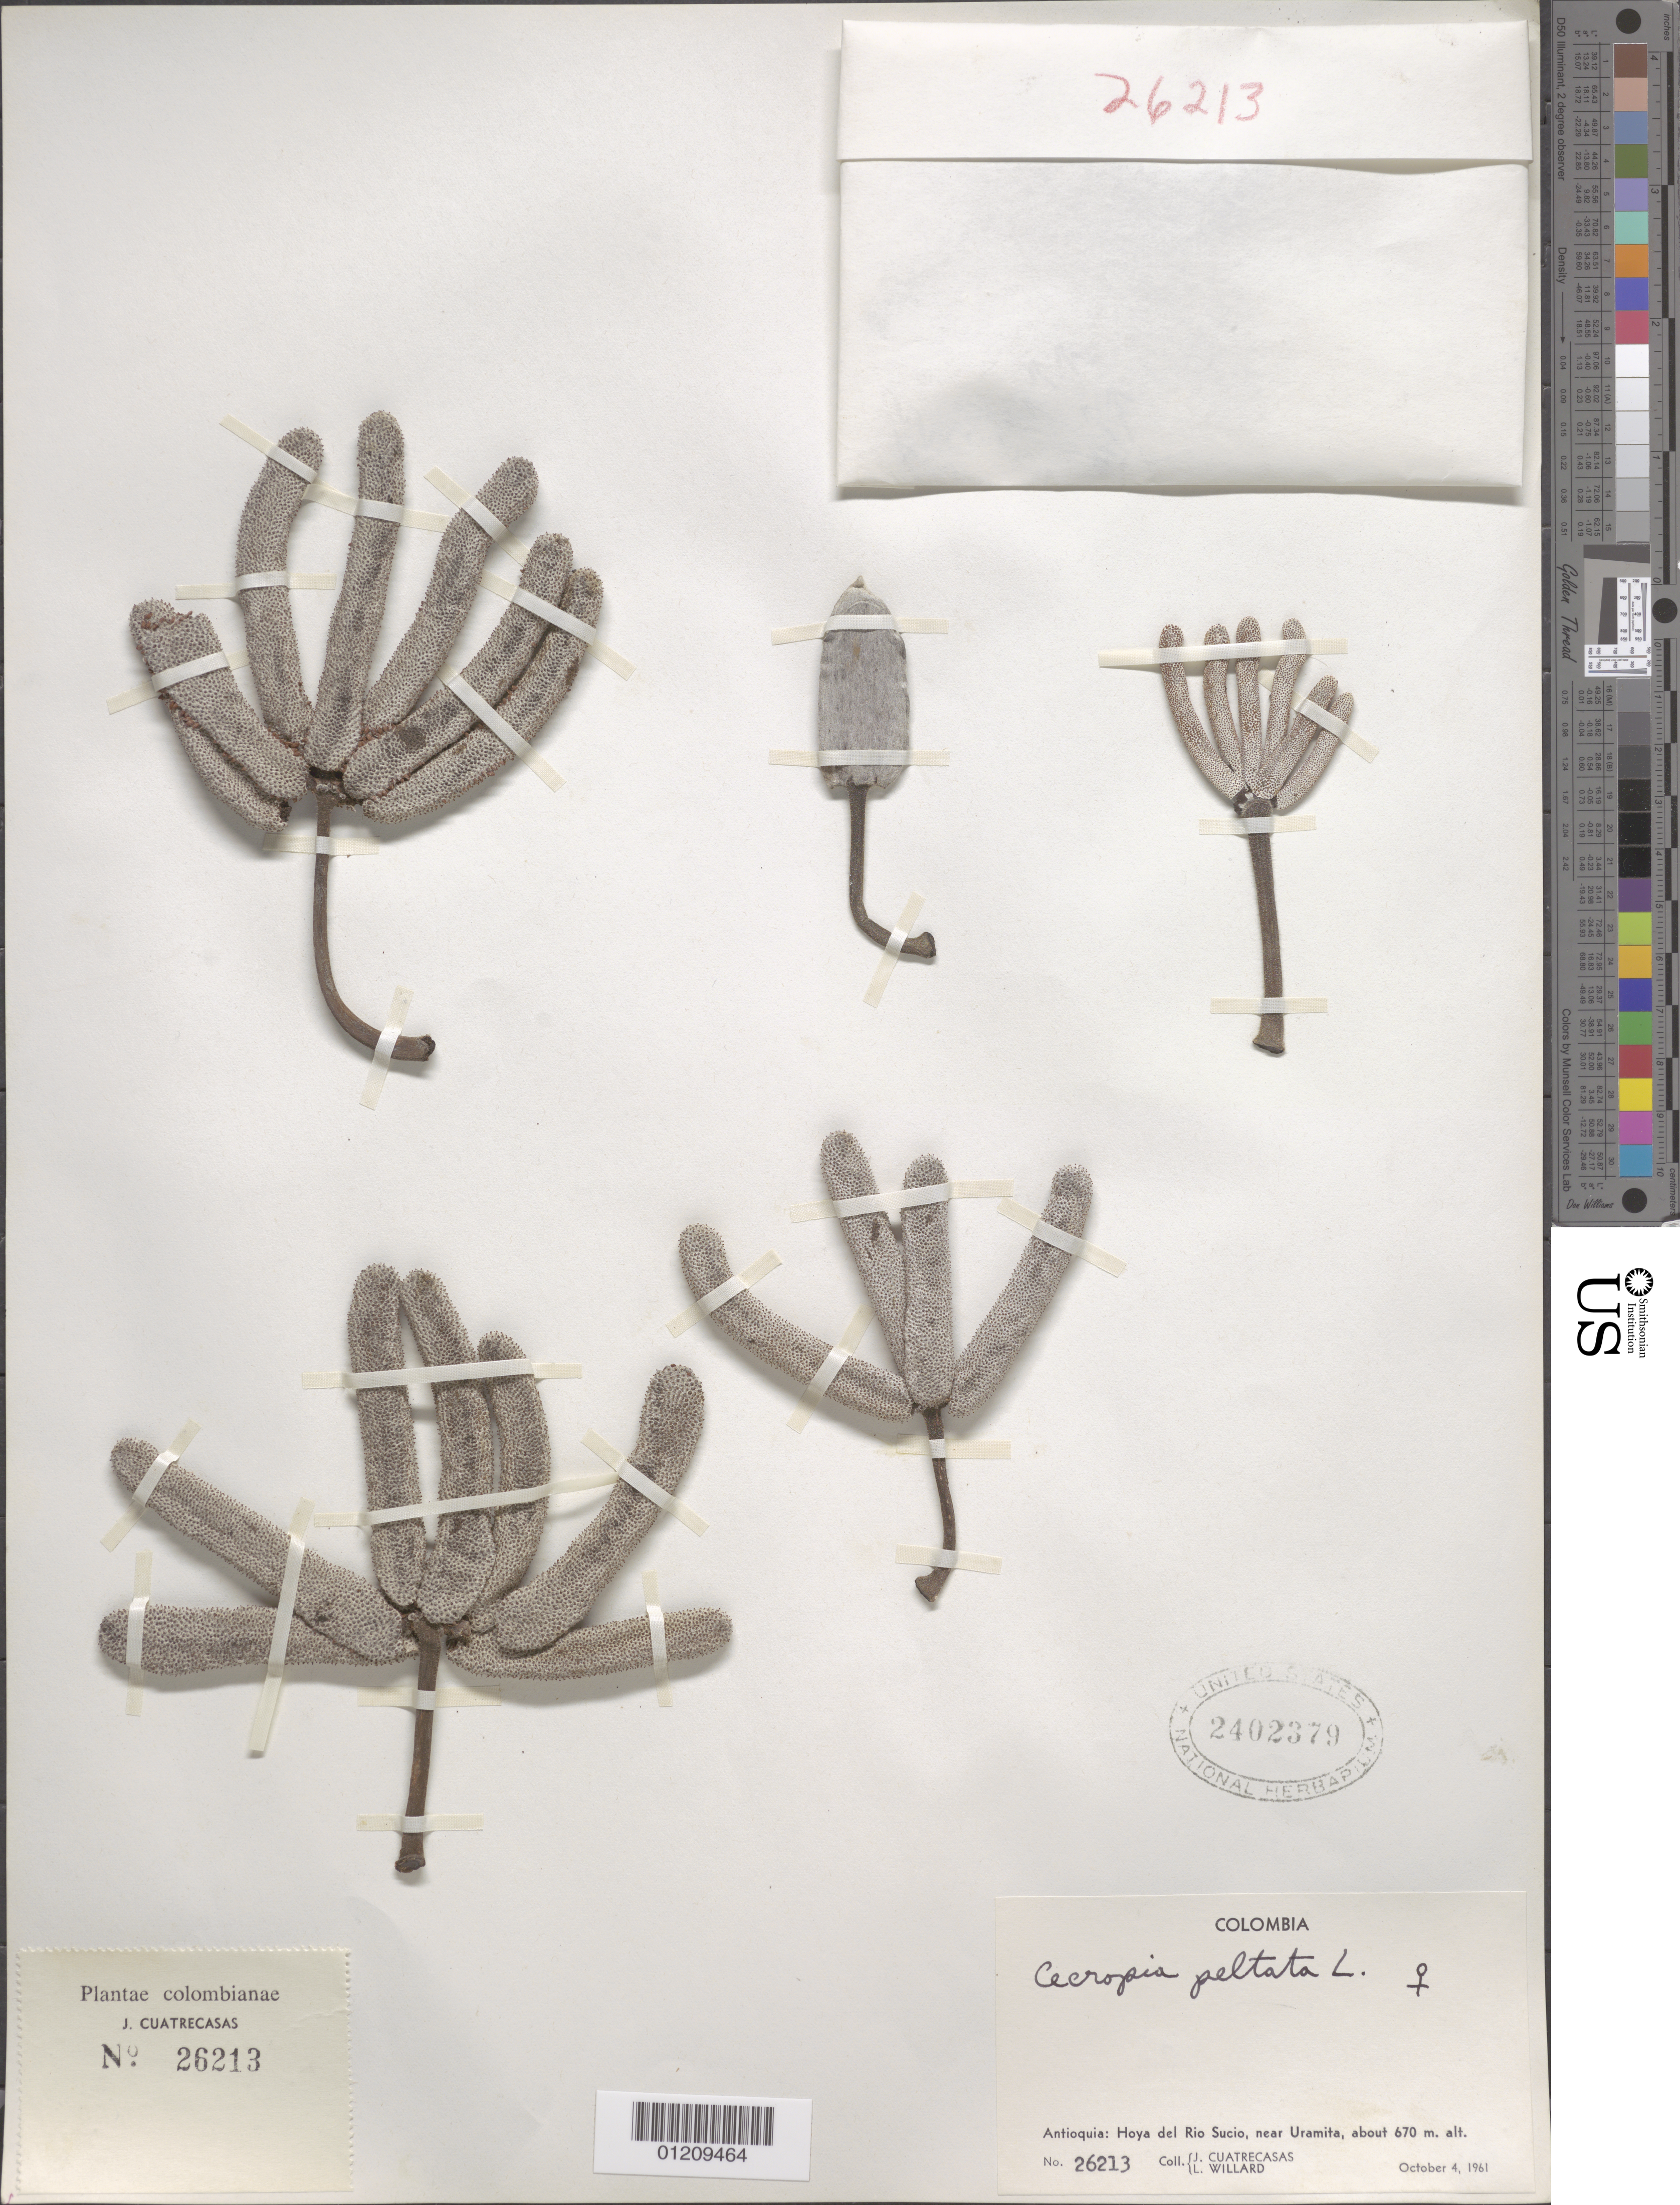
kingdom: Plantae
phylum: Tracheophyta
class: Magnoliopsida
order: Rosales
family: Urticaceae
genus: Cecropia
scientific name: Cecropia peltata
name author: L.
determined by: Cuatrecasas, J.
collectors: J. Cuatrecasas & L. Willard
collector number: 26213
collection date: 1961-10-04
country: Colombia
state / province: Antioquia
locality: Hoya del Rio Sucio, near Uramita.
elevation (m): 670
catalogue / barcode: US 2402379